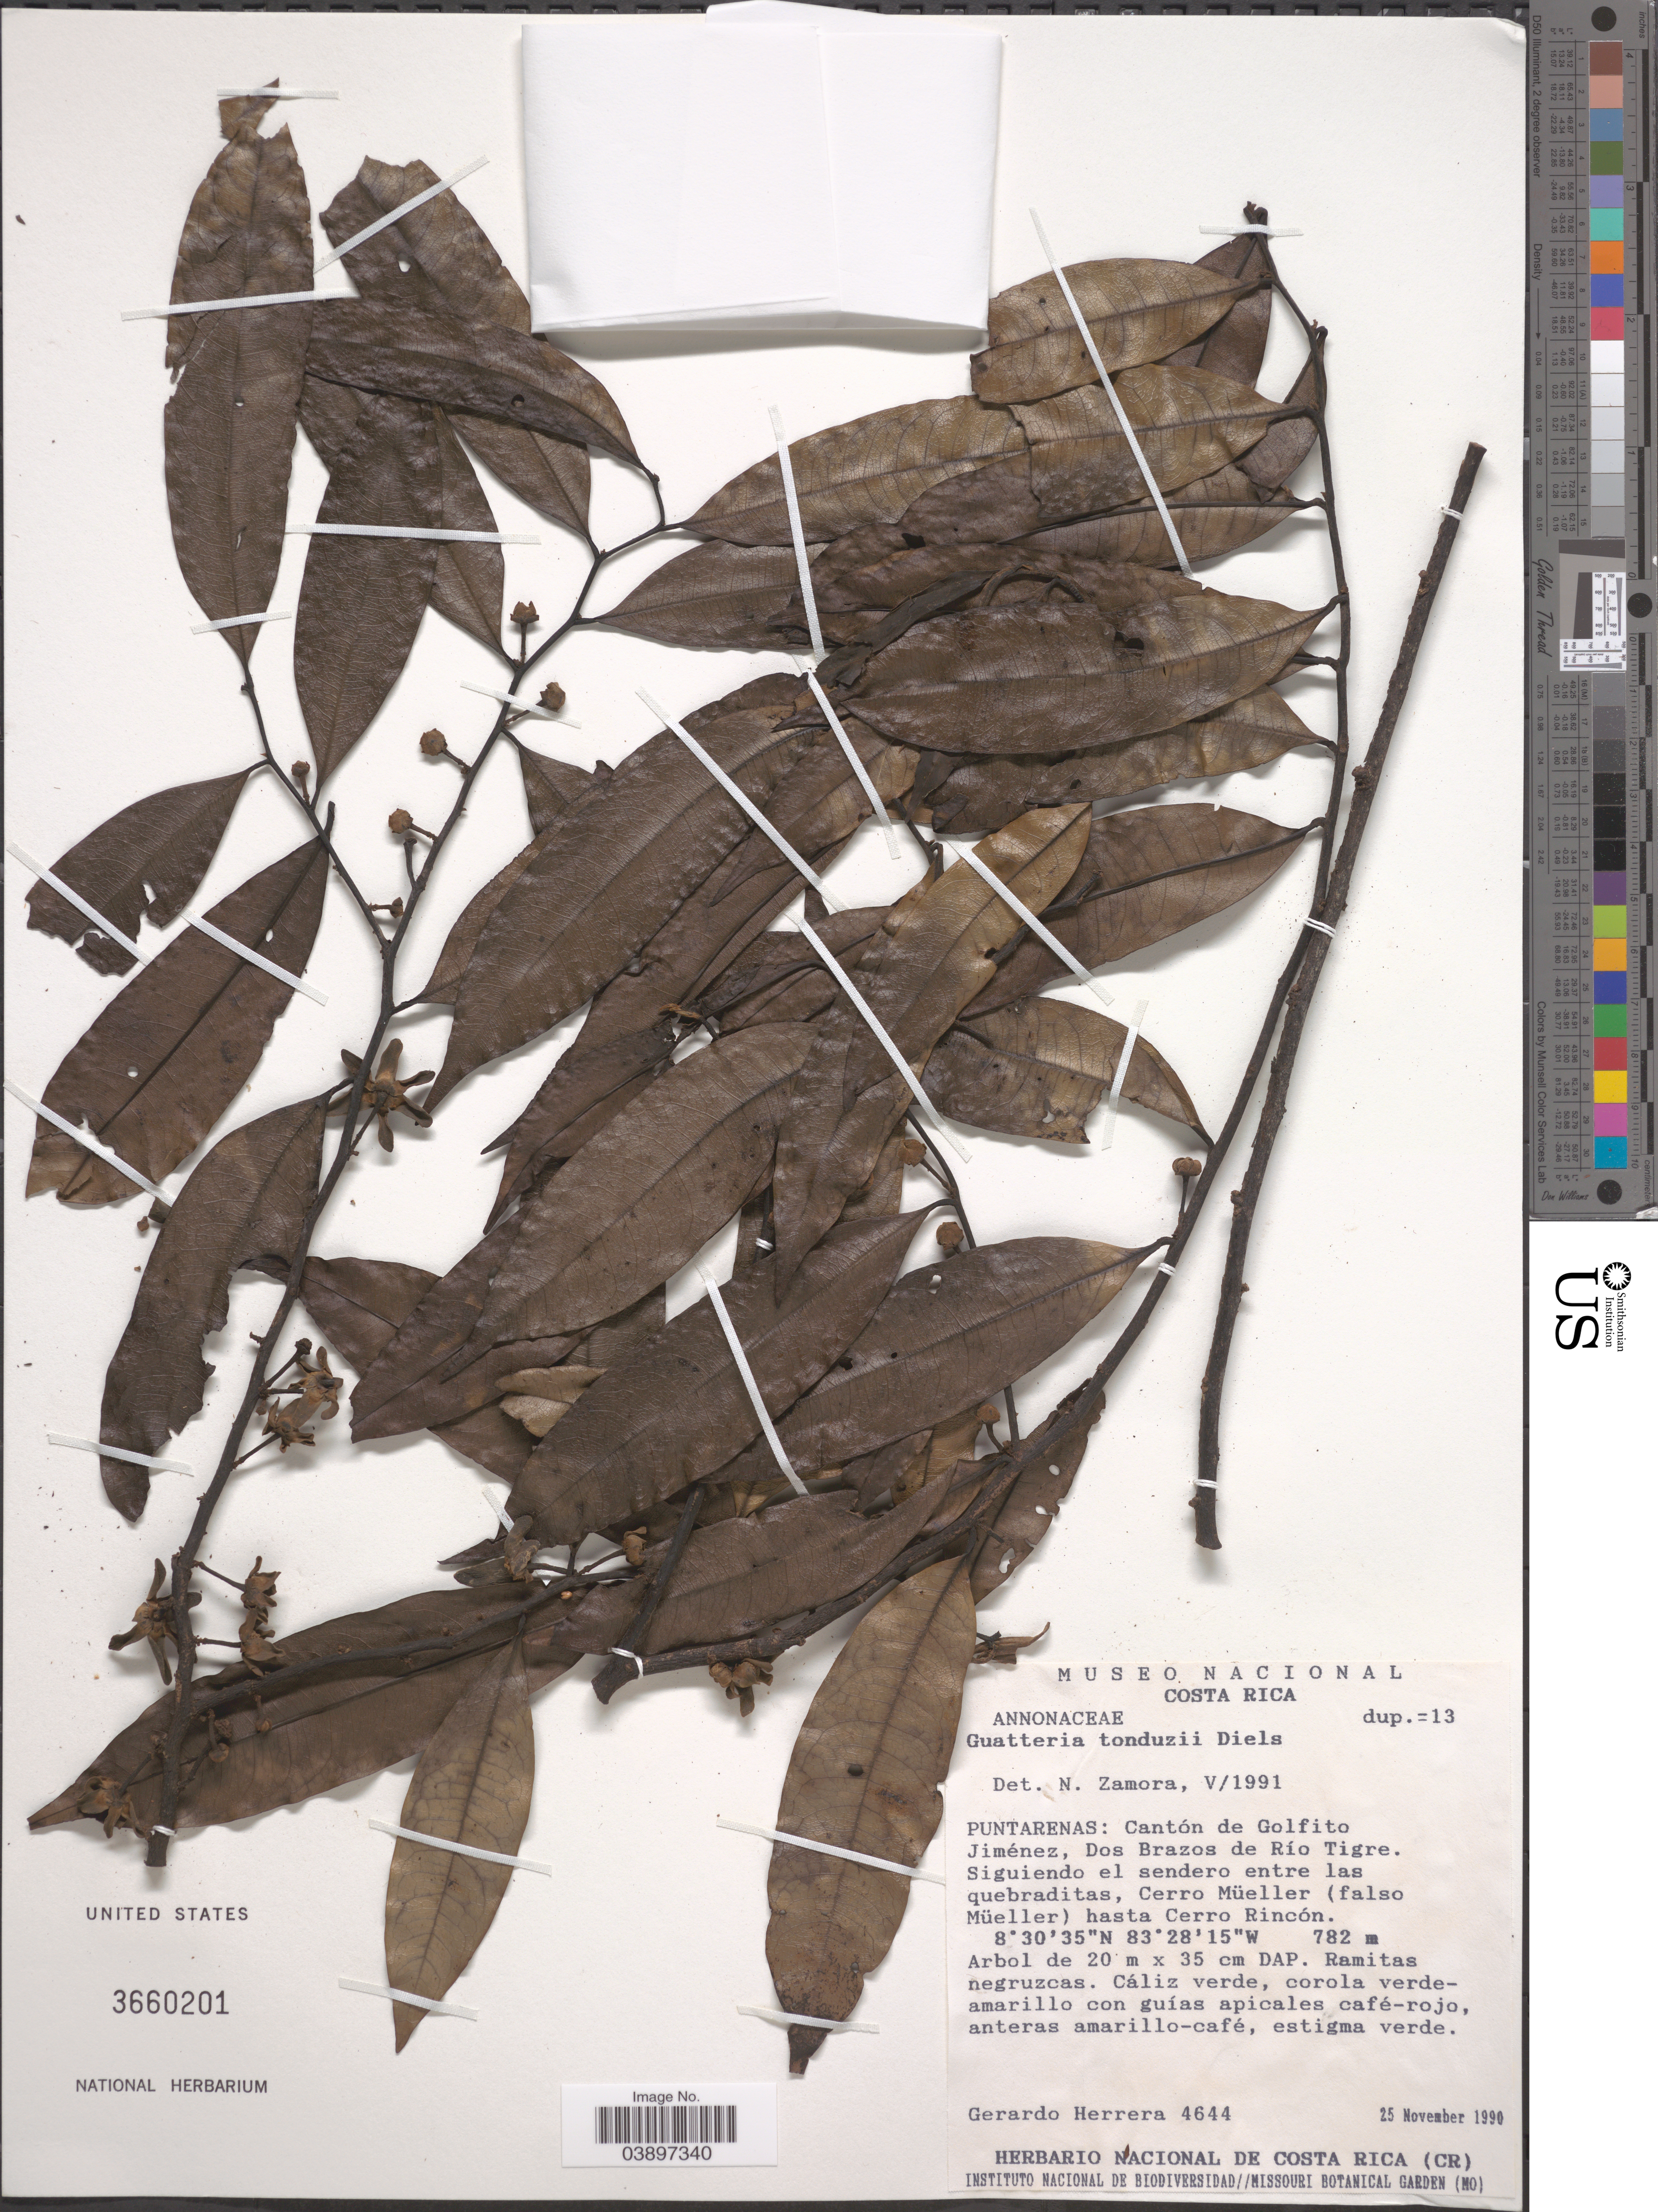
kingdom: Plantae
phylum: Tracheophyta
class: Magnoliopsida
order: Magnoliales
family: Annonaceae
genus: Guatteria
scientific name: Guatteria tonduzii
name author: Diels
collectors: G. Herrera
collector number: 4644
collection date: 1990-11-25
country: Costa Rica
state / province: Puntarenas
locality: Cantón de Golfito Jiménez, Dos Brazos de Río Tigre. Siguiendo el sendero entre las quebraditas, Cerro Müeller (falso Müeller) hasta Cerro Rincón.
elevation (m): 782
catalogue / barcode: US 3660201